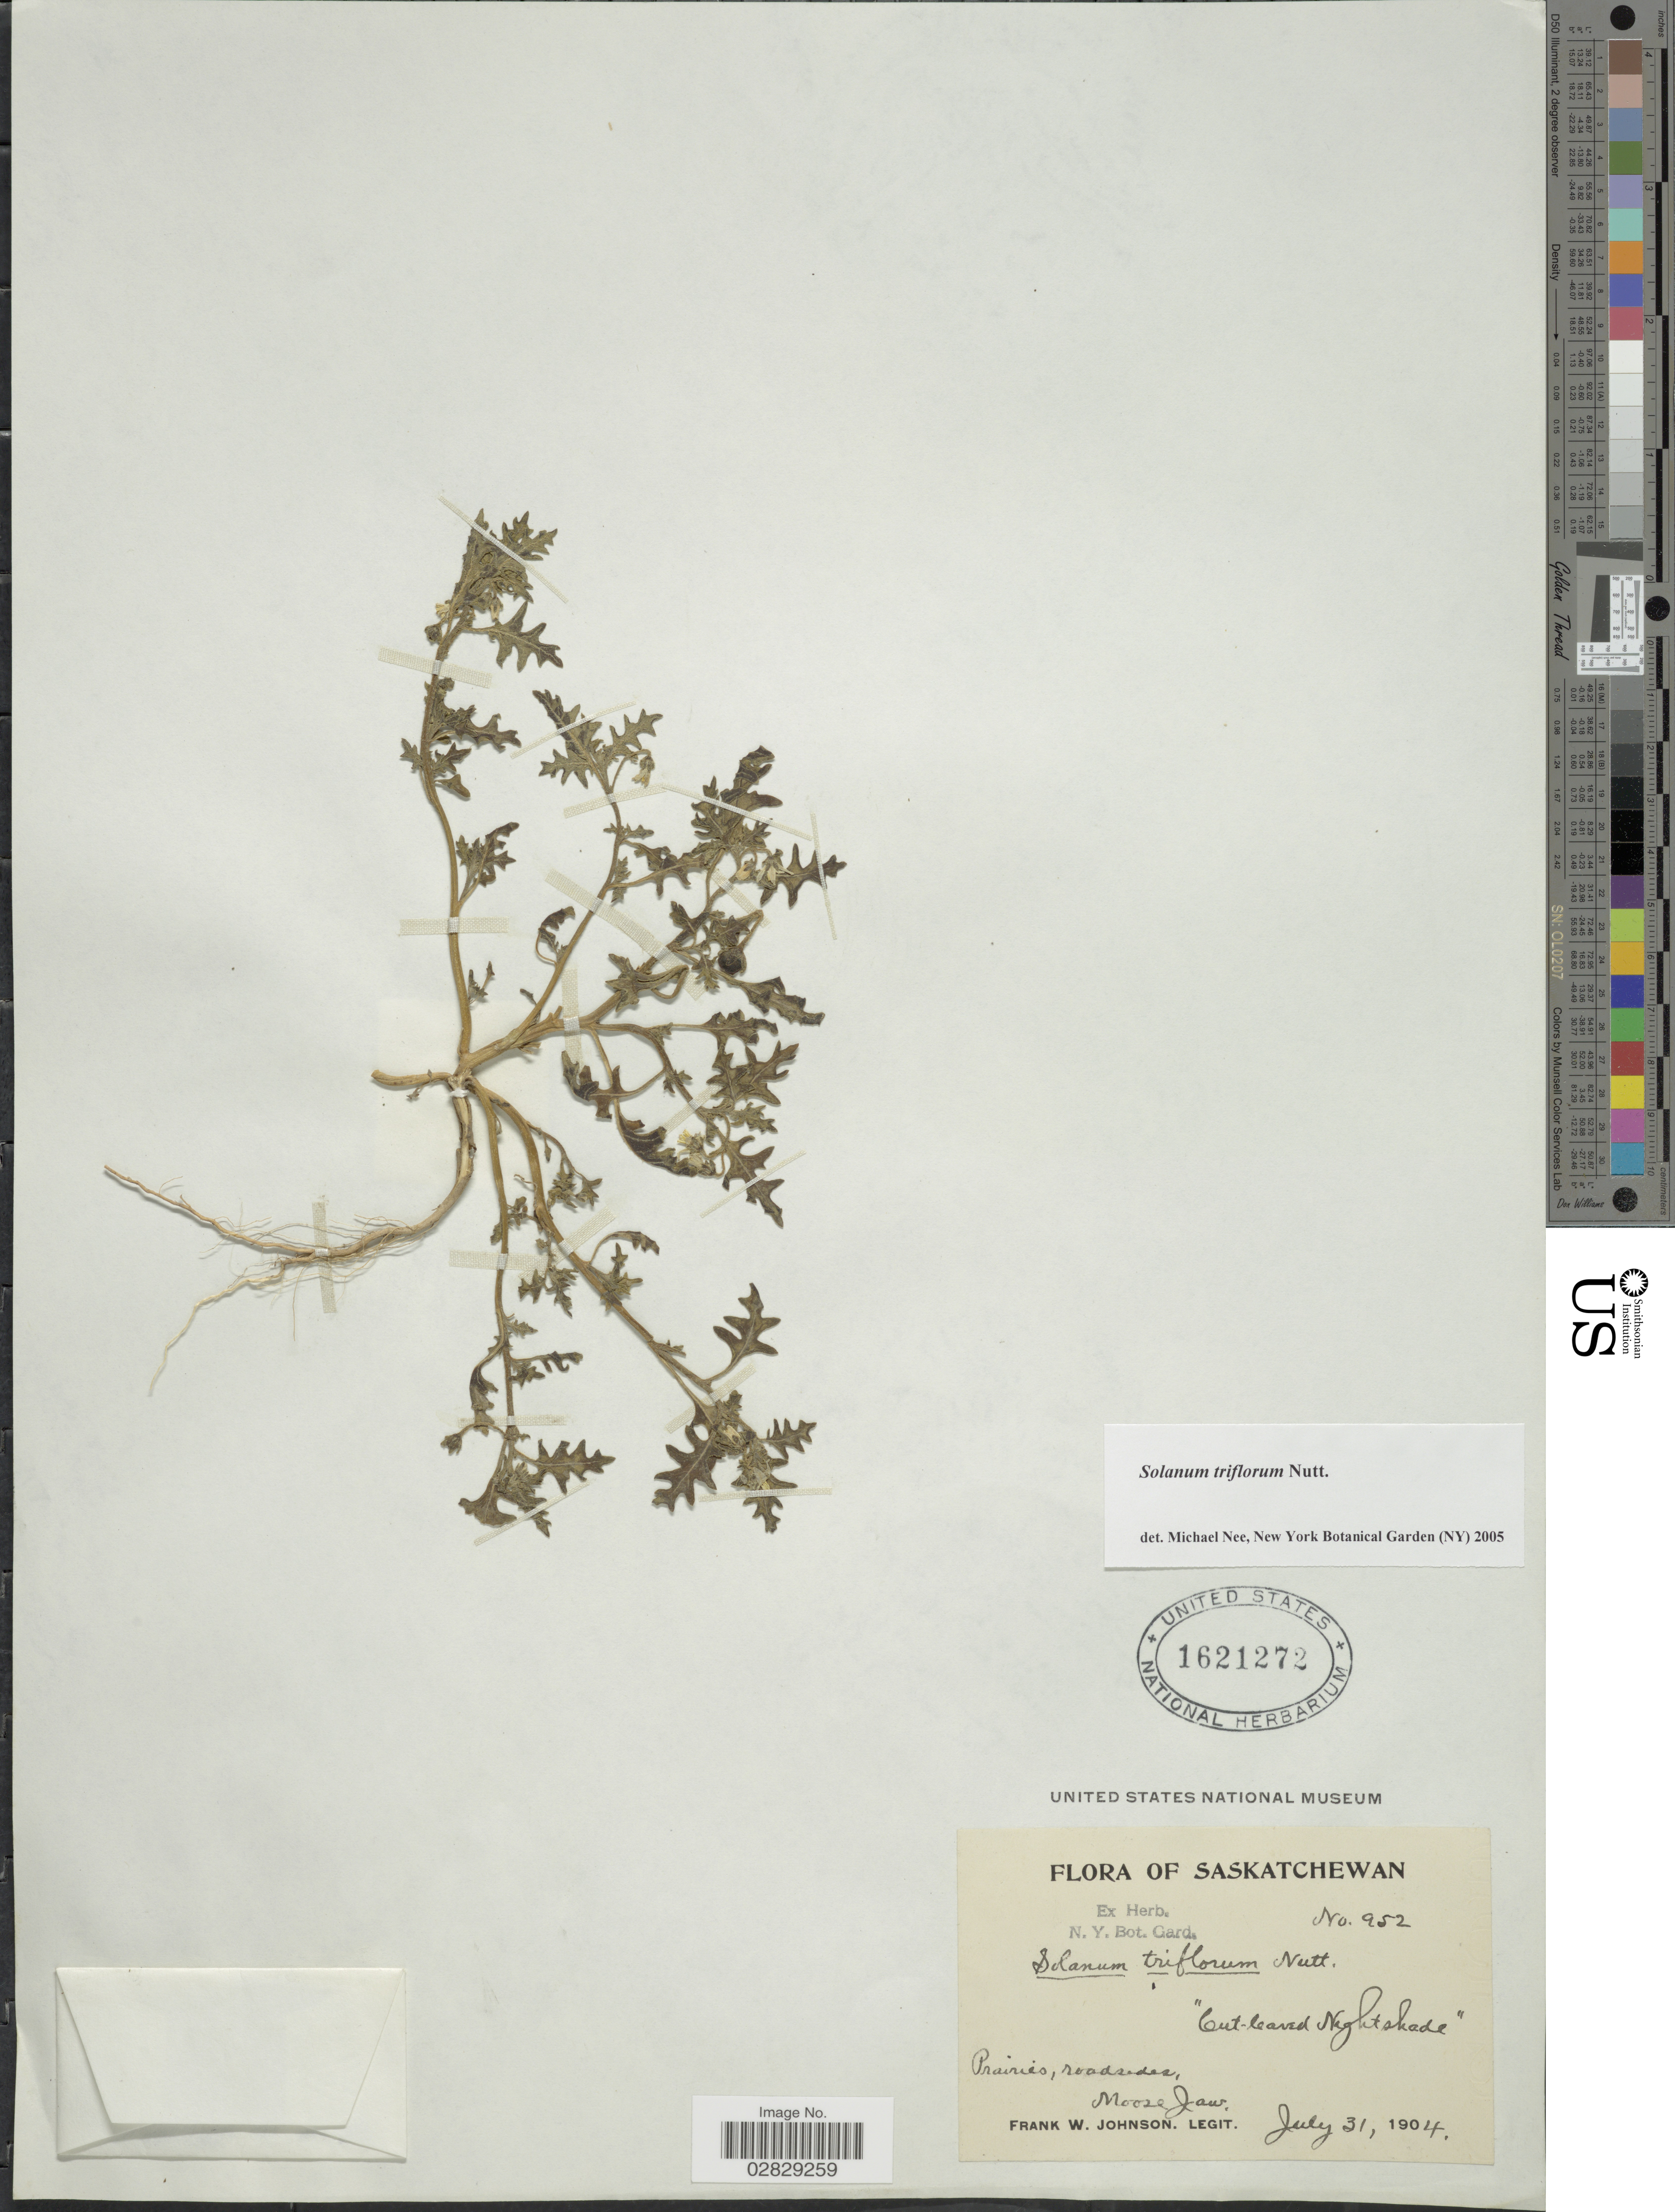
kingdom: Plantae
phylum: Tracheophyta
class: Magnoliopsida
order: Solanales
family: Solanaceae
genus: Solanum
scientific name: Solanum triflorum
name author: Nutt.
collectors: F. W. Johnson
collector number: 952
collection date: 1904-07-31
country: Canada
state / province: Saskatchewan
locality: Prairies, roadsides. Moose Jaw.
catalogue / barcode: US 1621272